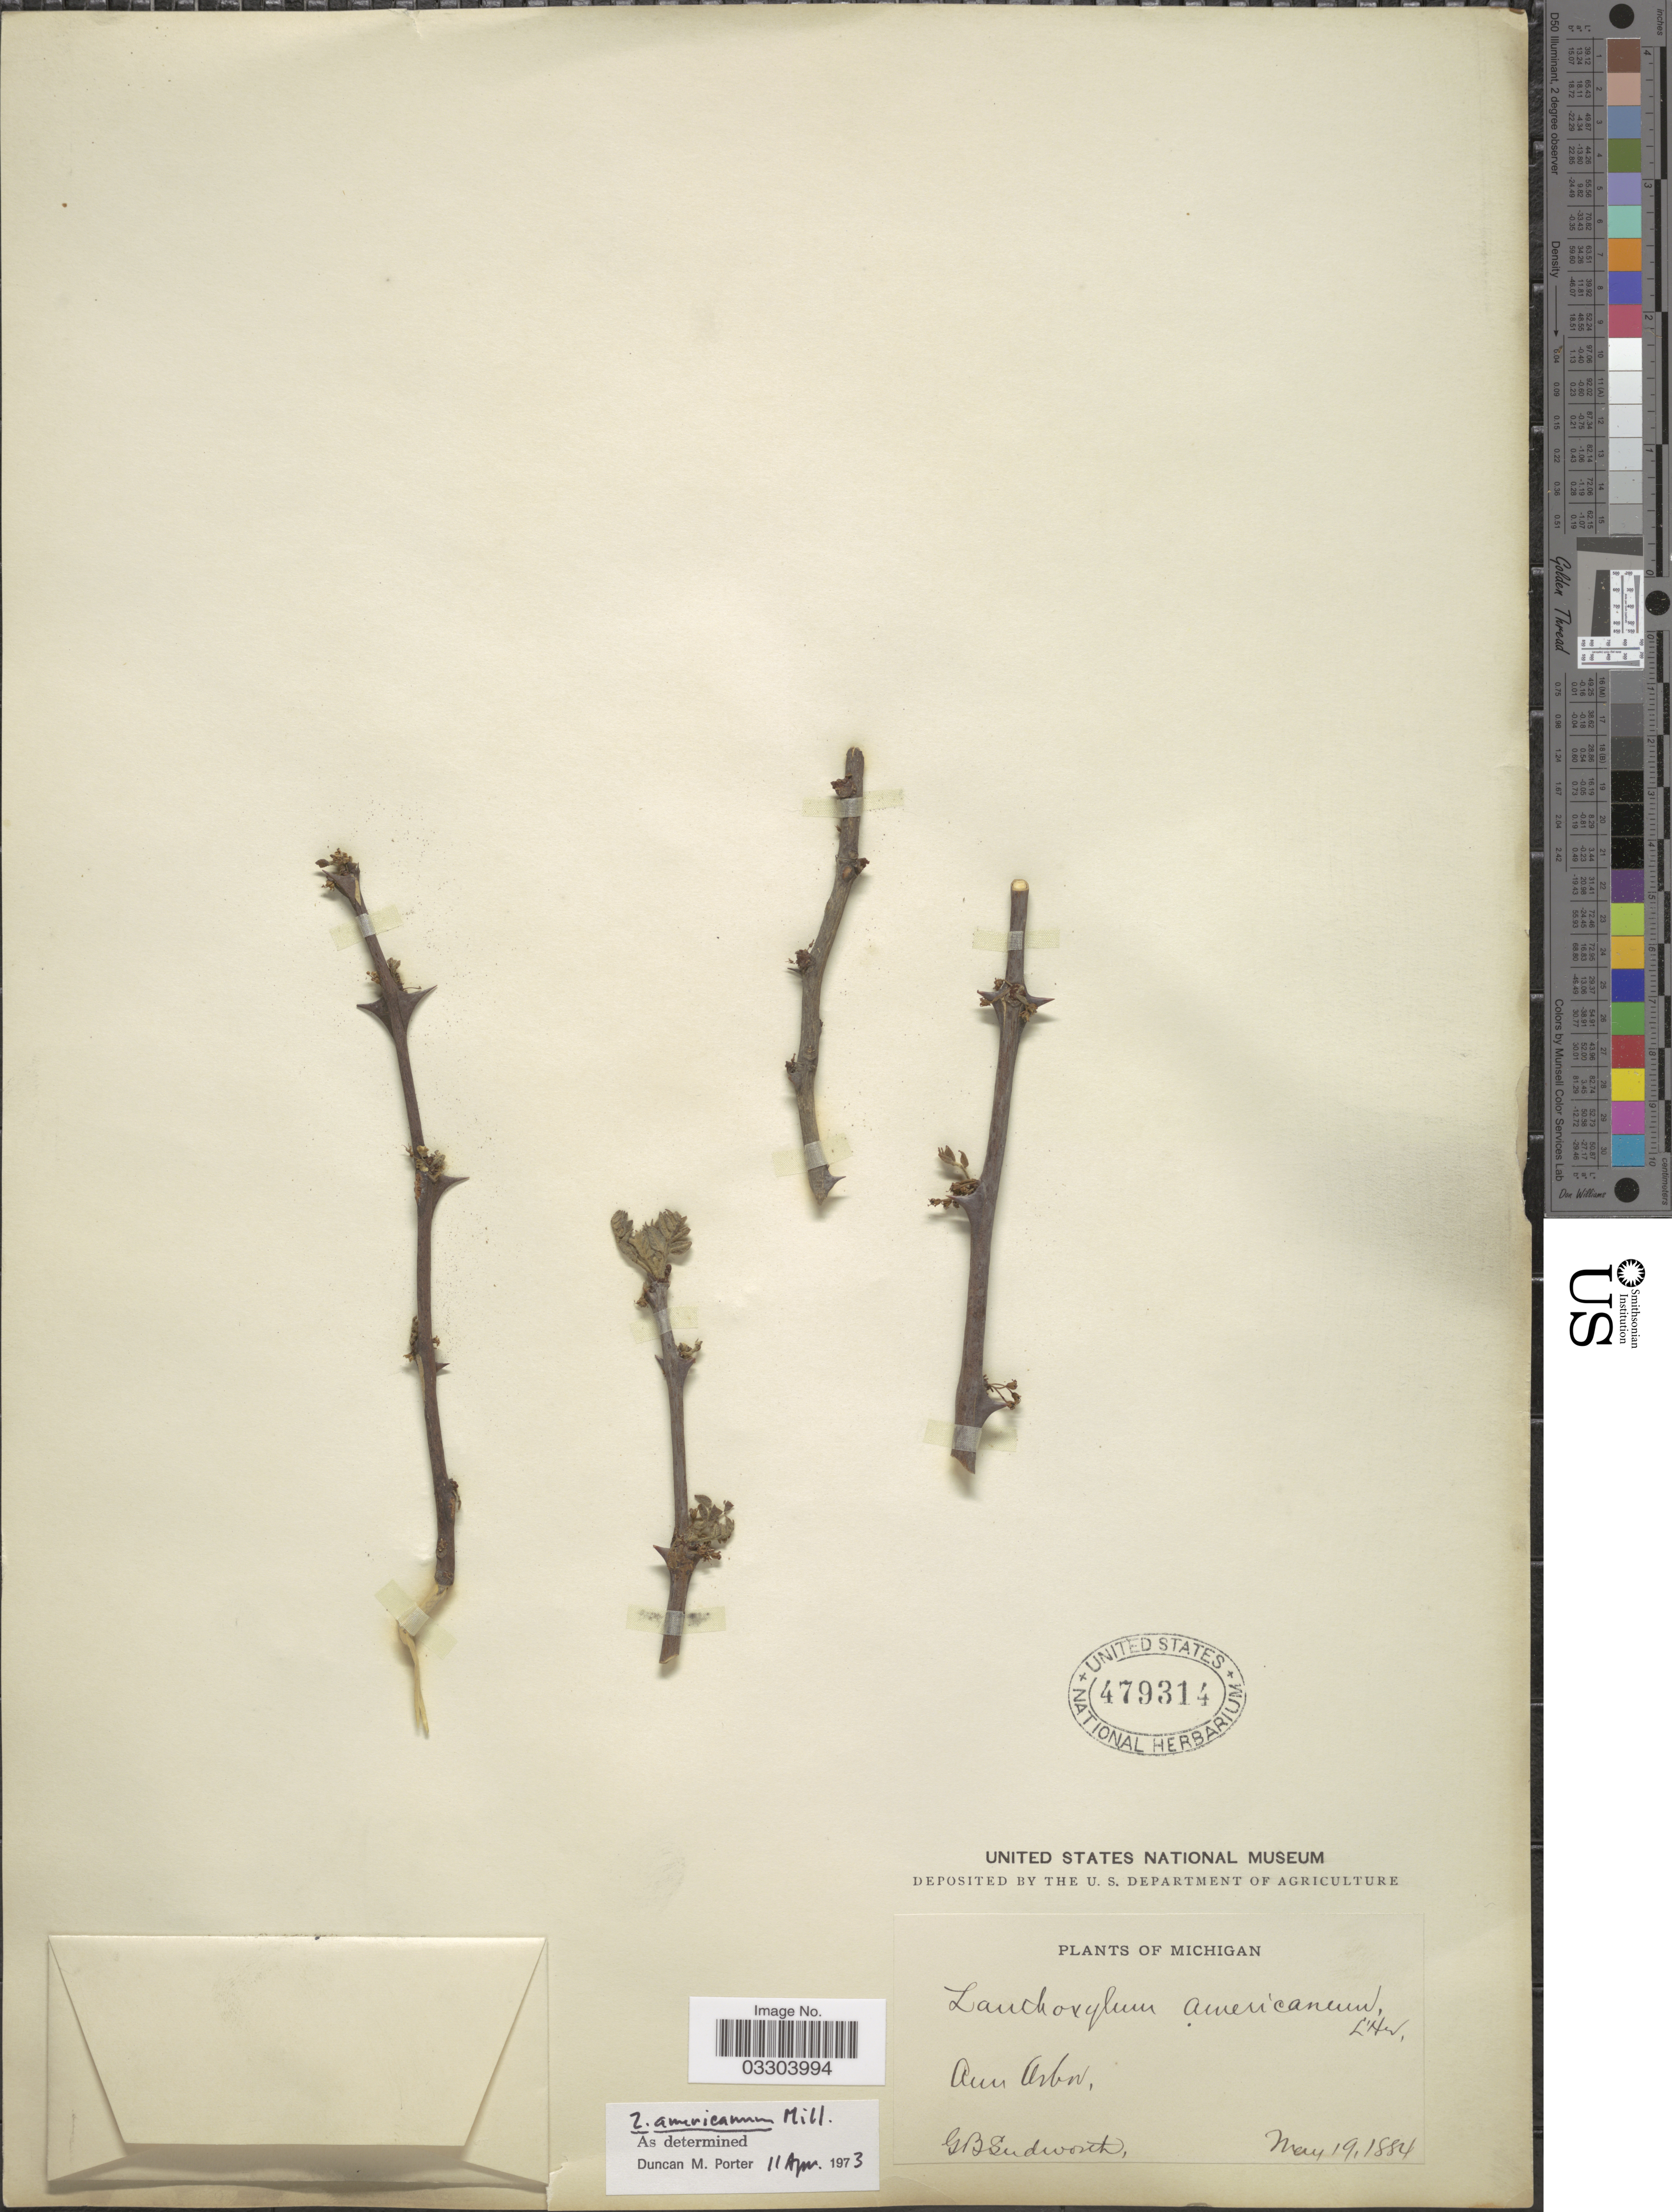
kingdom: Plantae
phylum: Tracheophyta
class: Magnoliopsida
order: Sapindales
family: Rutaceae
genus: Zanthoxylum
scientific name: Zanthoxylum americanum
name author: Mill.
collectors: G. B. Sudworth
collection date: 1884-05-19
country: United States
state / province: Michigan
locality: Ann Arbor.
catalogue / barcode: US 479314